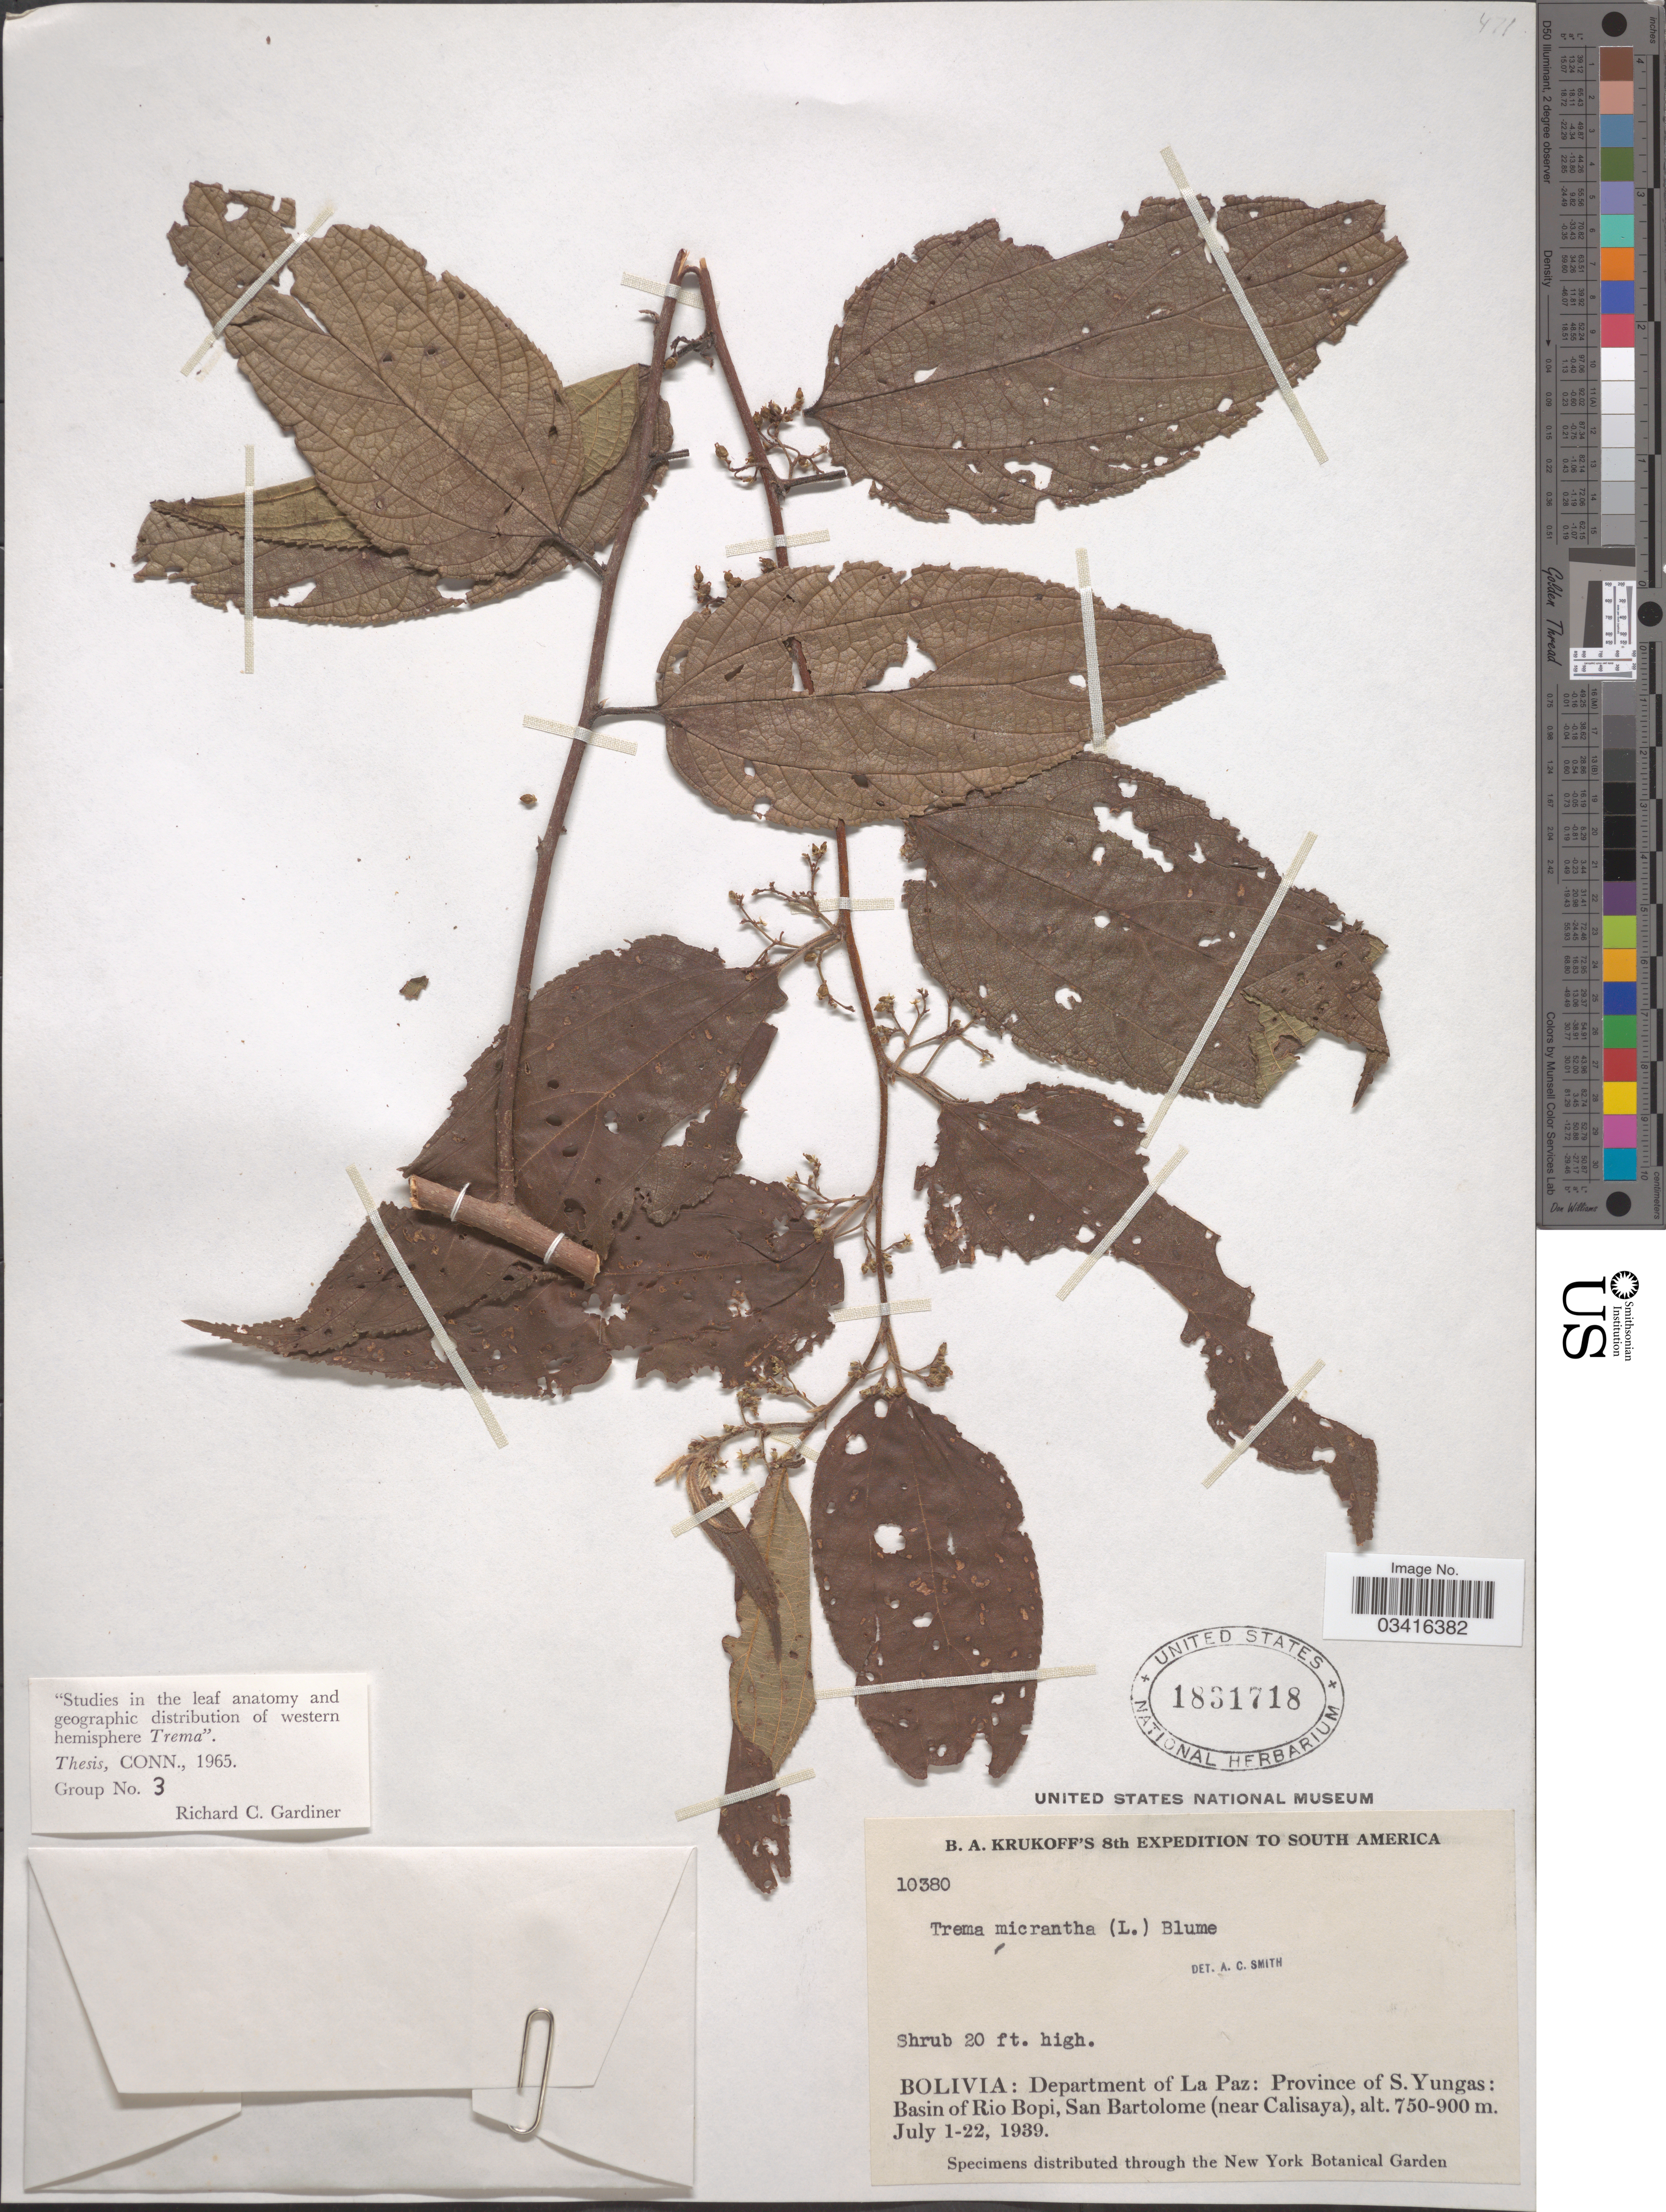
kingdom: Plantae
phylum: Tracheophyta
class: Magnoliopsida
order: Rosales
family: Cannabaceae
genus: Trema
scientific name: Trema micranthum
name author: (L.) Blume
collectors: B. A. Krukoff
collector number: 10380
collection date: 1939-07-01/1939-07-22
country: Bolivia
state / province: La Paz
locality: Department of La Paz: Province of S. Yungas: Basin of Rio Bopi, San Bartolome (near Calisaya).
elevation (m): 750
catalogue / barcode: US 1831718